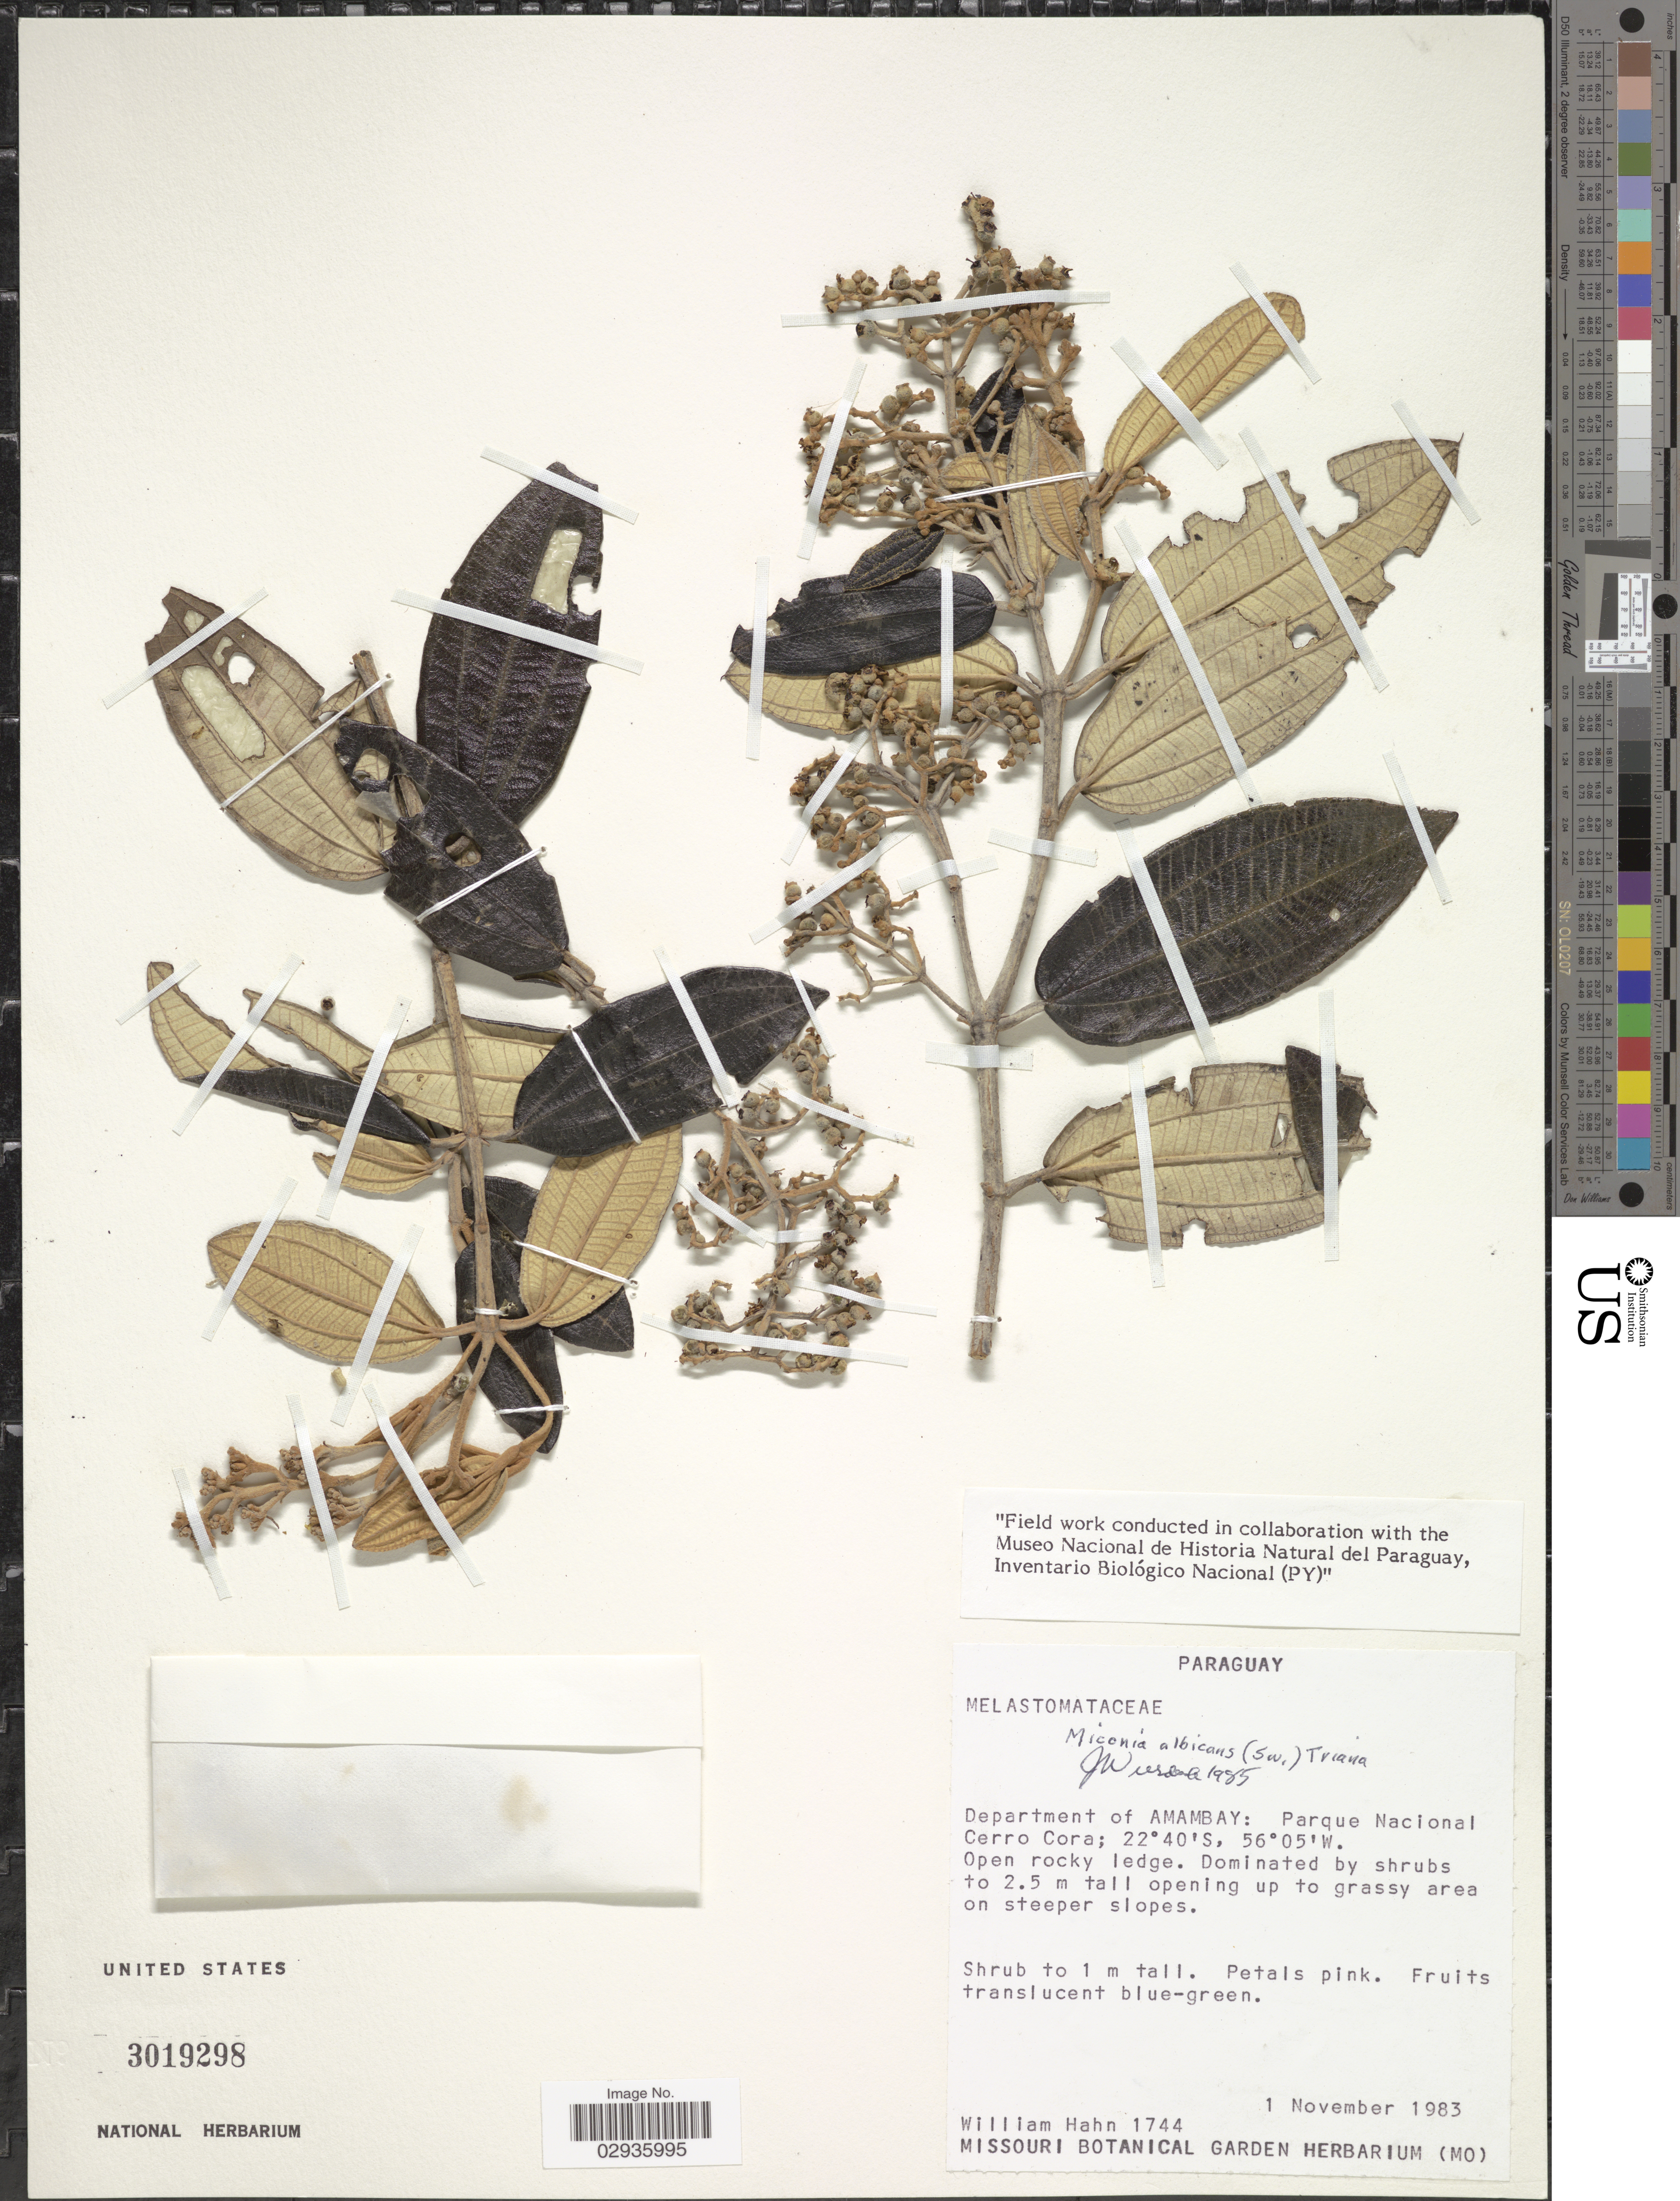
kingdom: Plantae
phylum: Tracheophyta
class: Magnoliopsida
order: Myrtales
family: Melastomataceae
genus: Miconia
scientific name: Miconia albicans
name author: (Sw.) Steud.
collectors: W. J. Hahn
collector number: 1744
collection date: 1983-11-01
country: Paraguay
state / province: Amambay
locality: Department of Amambay: Parque Nacional Cerro Cora.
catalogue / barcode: US 3019298